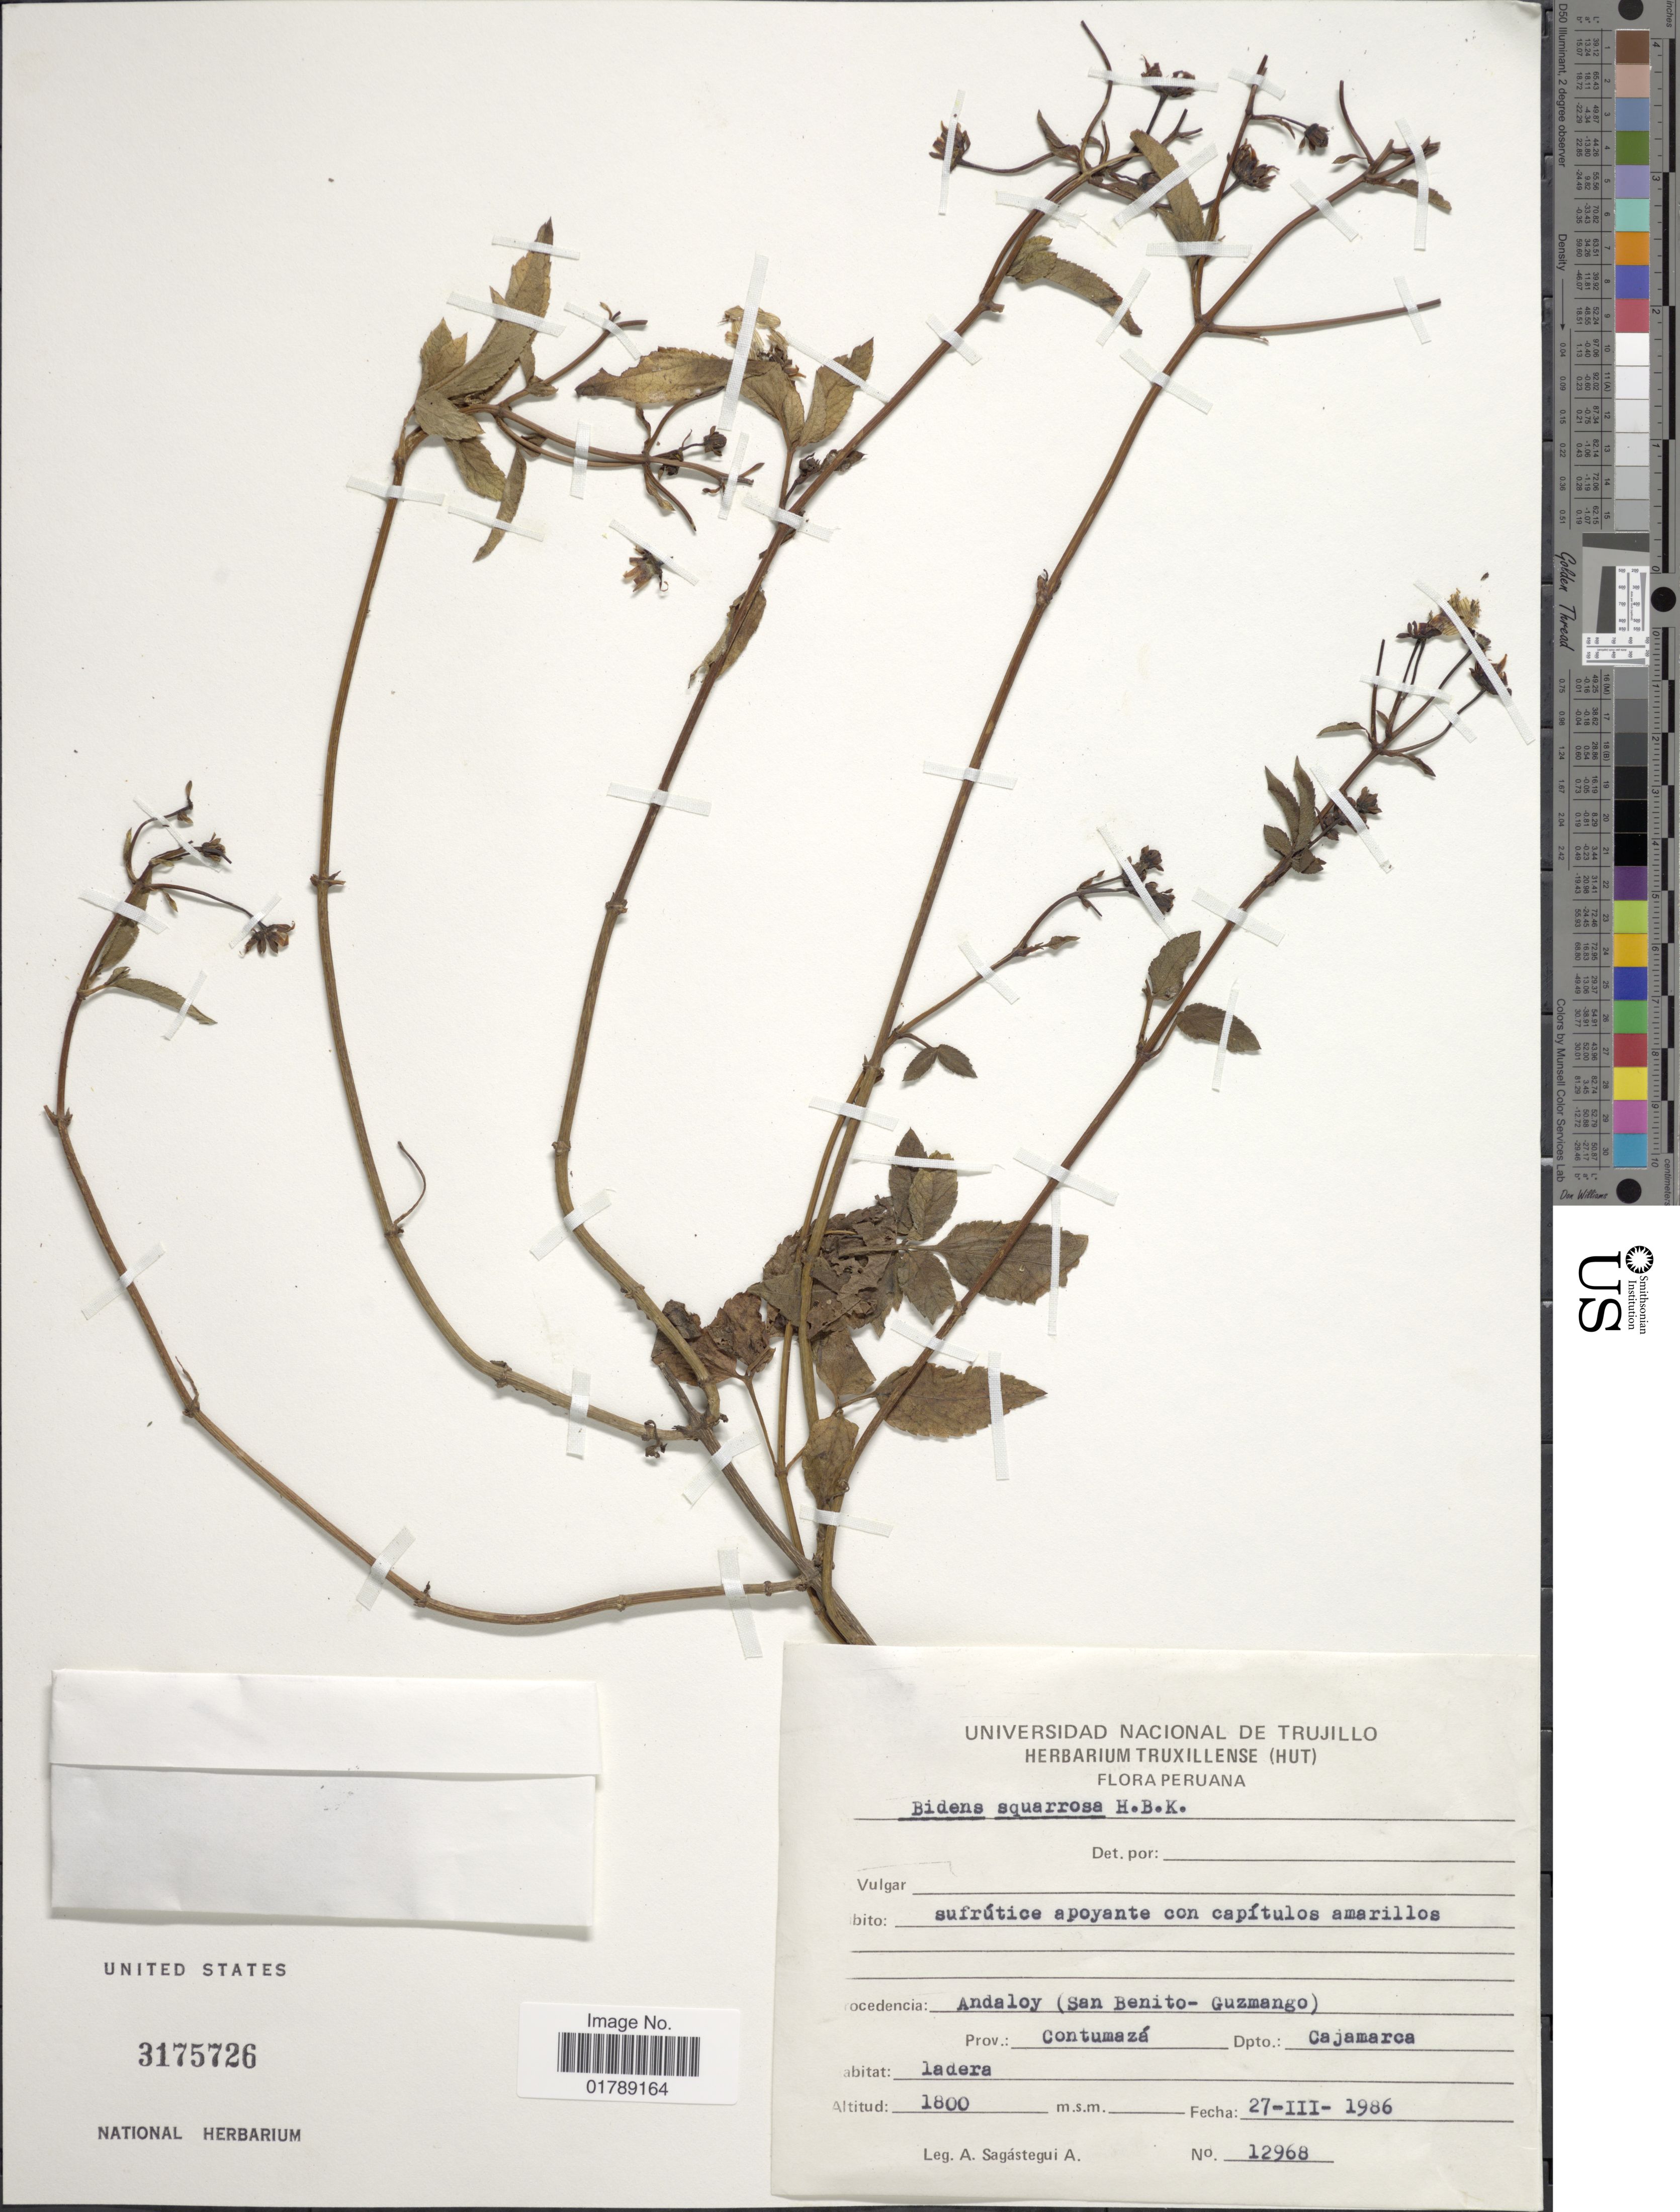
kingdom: Plantae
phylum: Tracheophyta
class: Magnoliopsida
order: Asterales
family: Asteraceae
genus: Bidens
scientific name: Bidens squarrosa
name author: Kunth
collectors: A. Sagástegui A.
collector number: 12968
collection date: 1986-03-27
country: Peru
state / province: Cajamarca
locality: Andaloy (San Benito- Guzmango). Prov.: Contumazá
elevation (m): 1800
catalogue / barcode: US 3175726